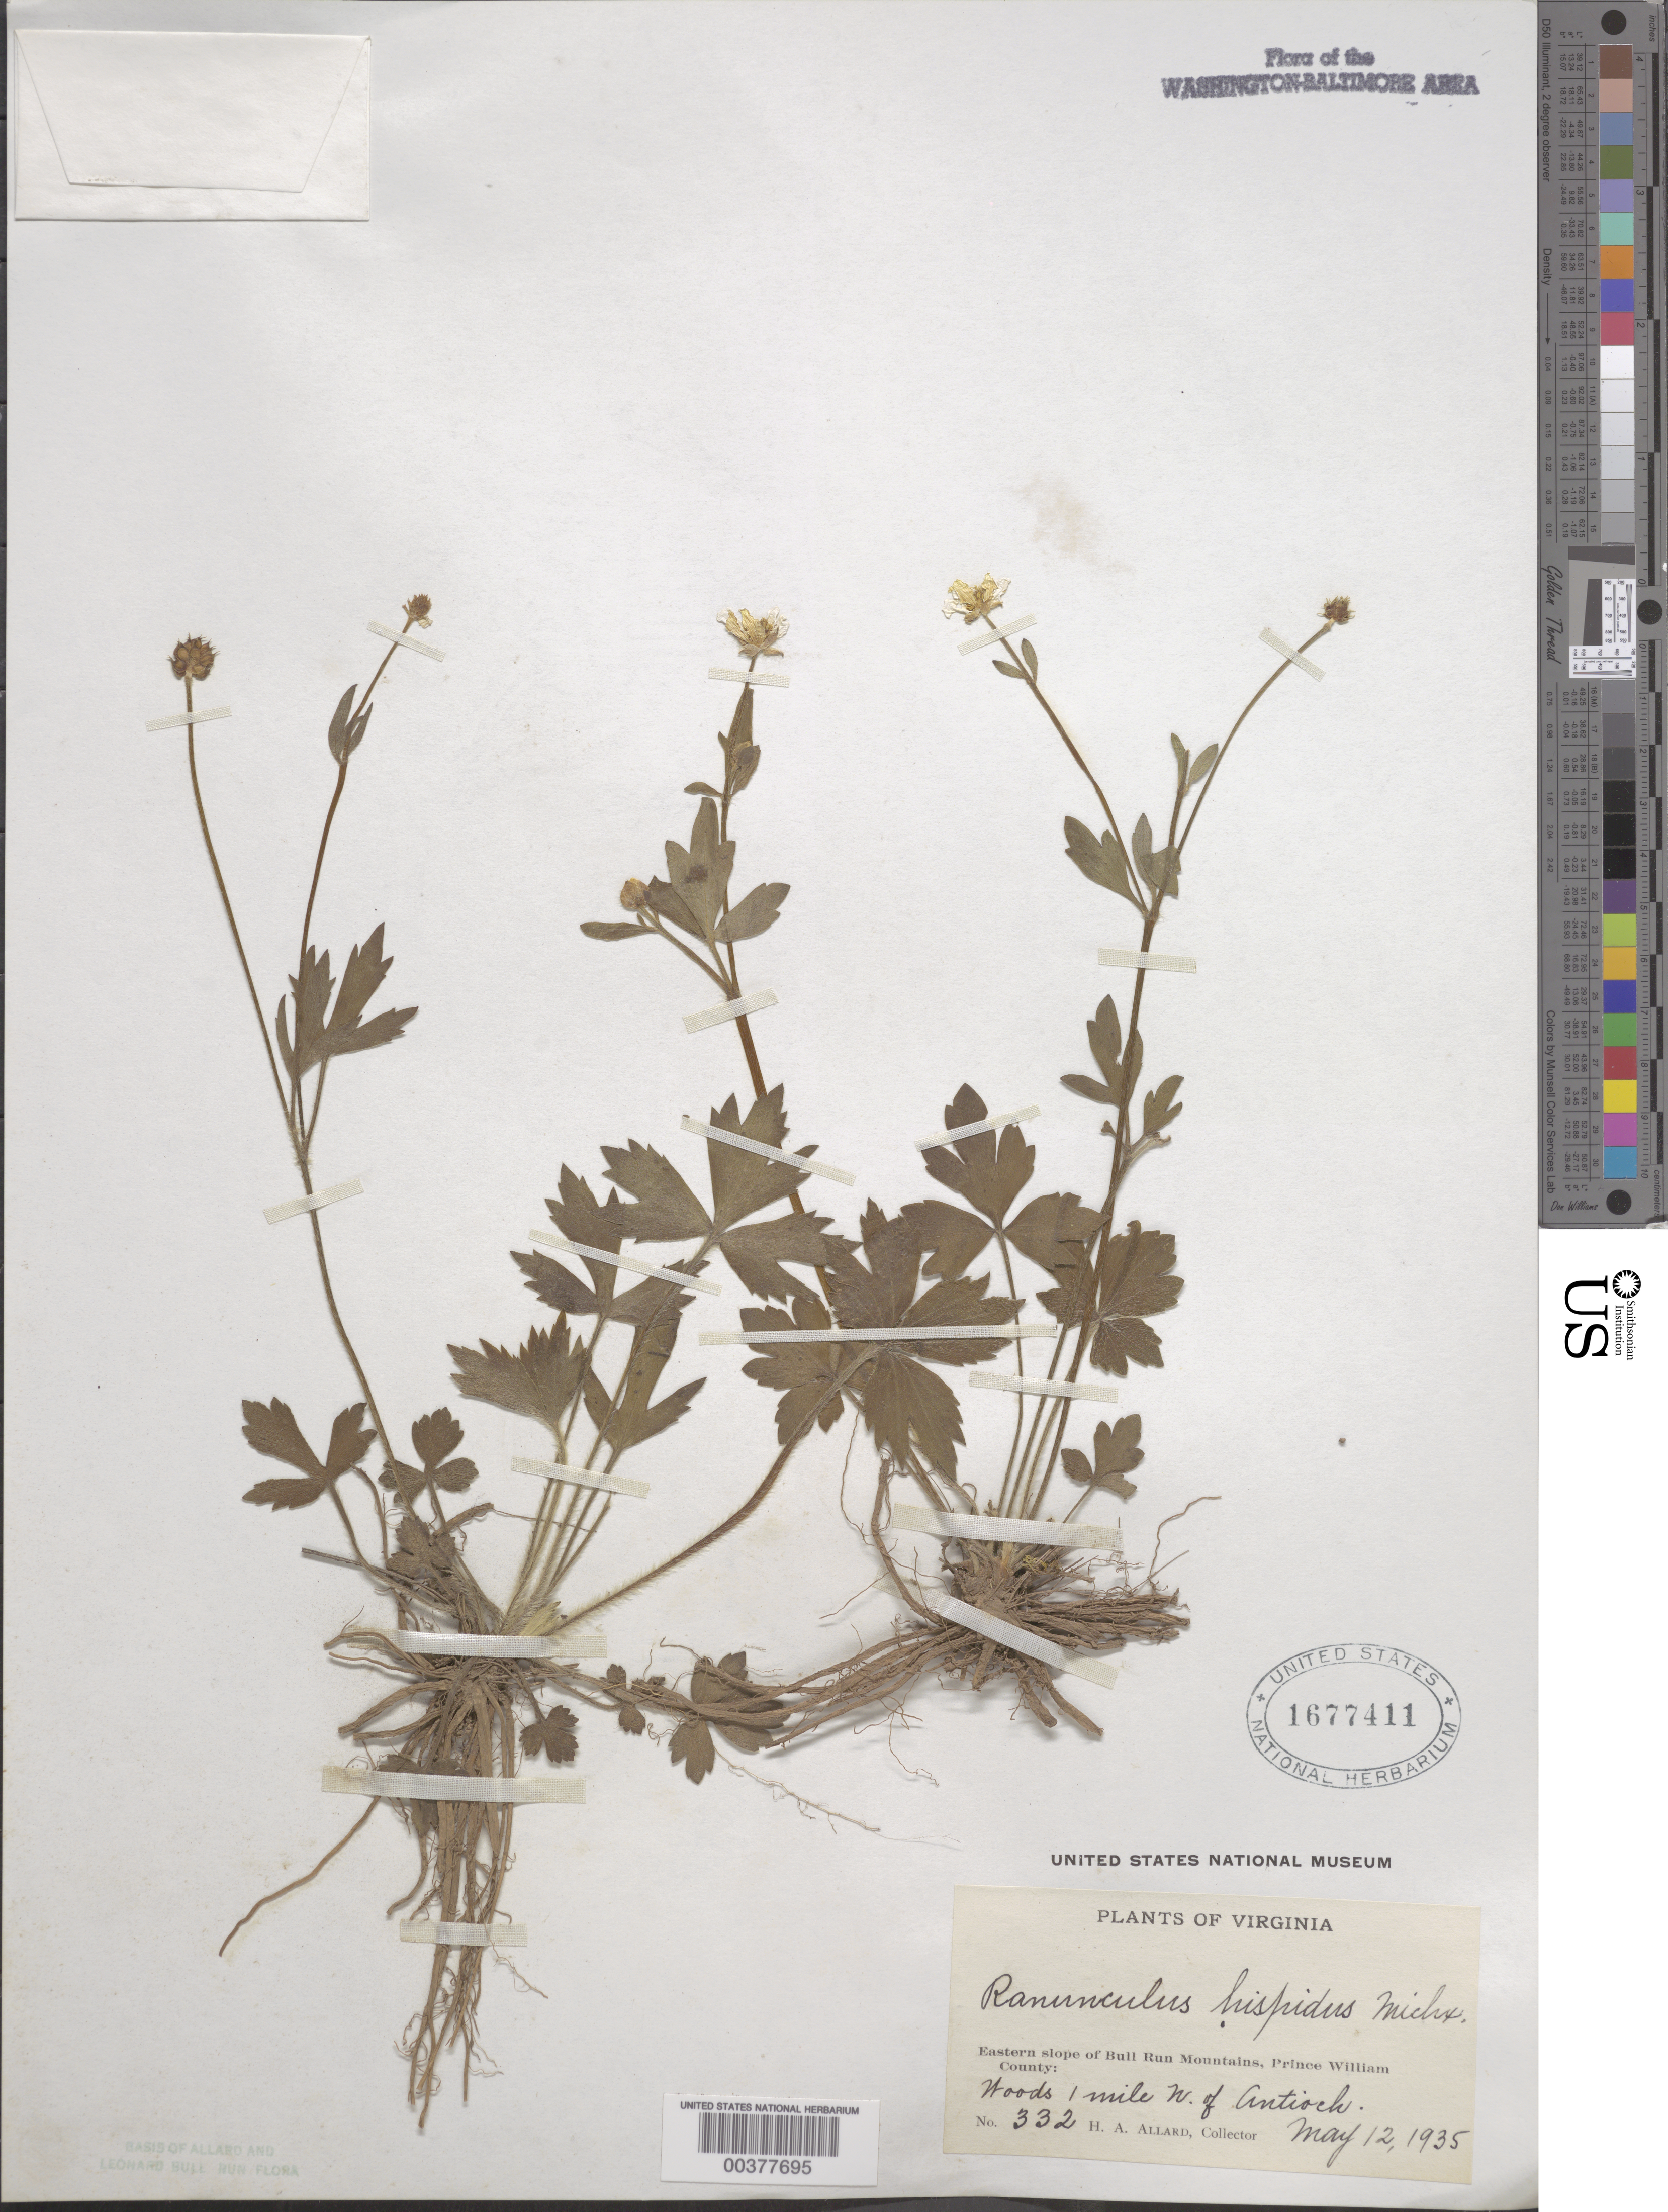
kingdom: Plantae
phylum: Tracheophyta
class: Magnoliopsida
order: Ranunculales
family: Ranunculaceae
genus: Ranunculus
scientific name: Ranunculus hispidus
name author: Michx.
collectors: H. A. Allard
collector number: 332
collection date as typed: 12 May 1935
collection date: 1935-05-12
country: United States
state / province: Virginia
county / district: Prince William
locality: North of Antioch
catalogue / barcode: US 1677411